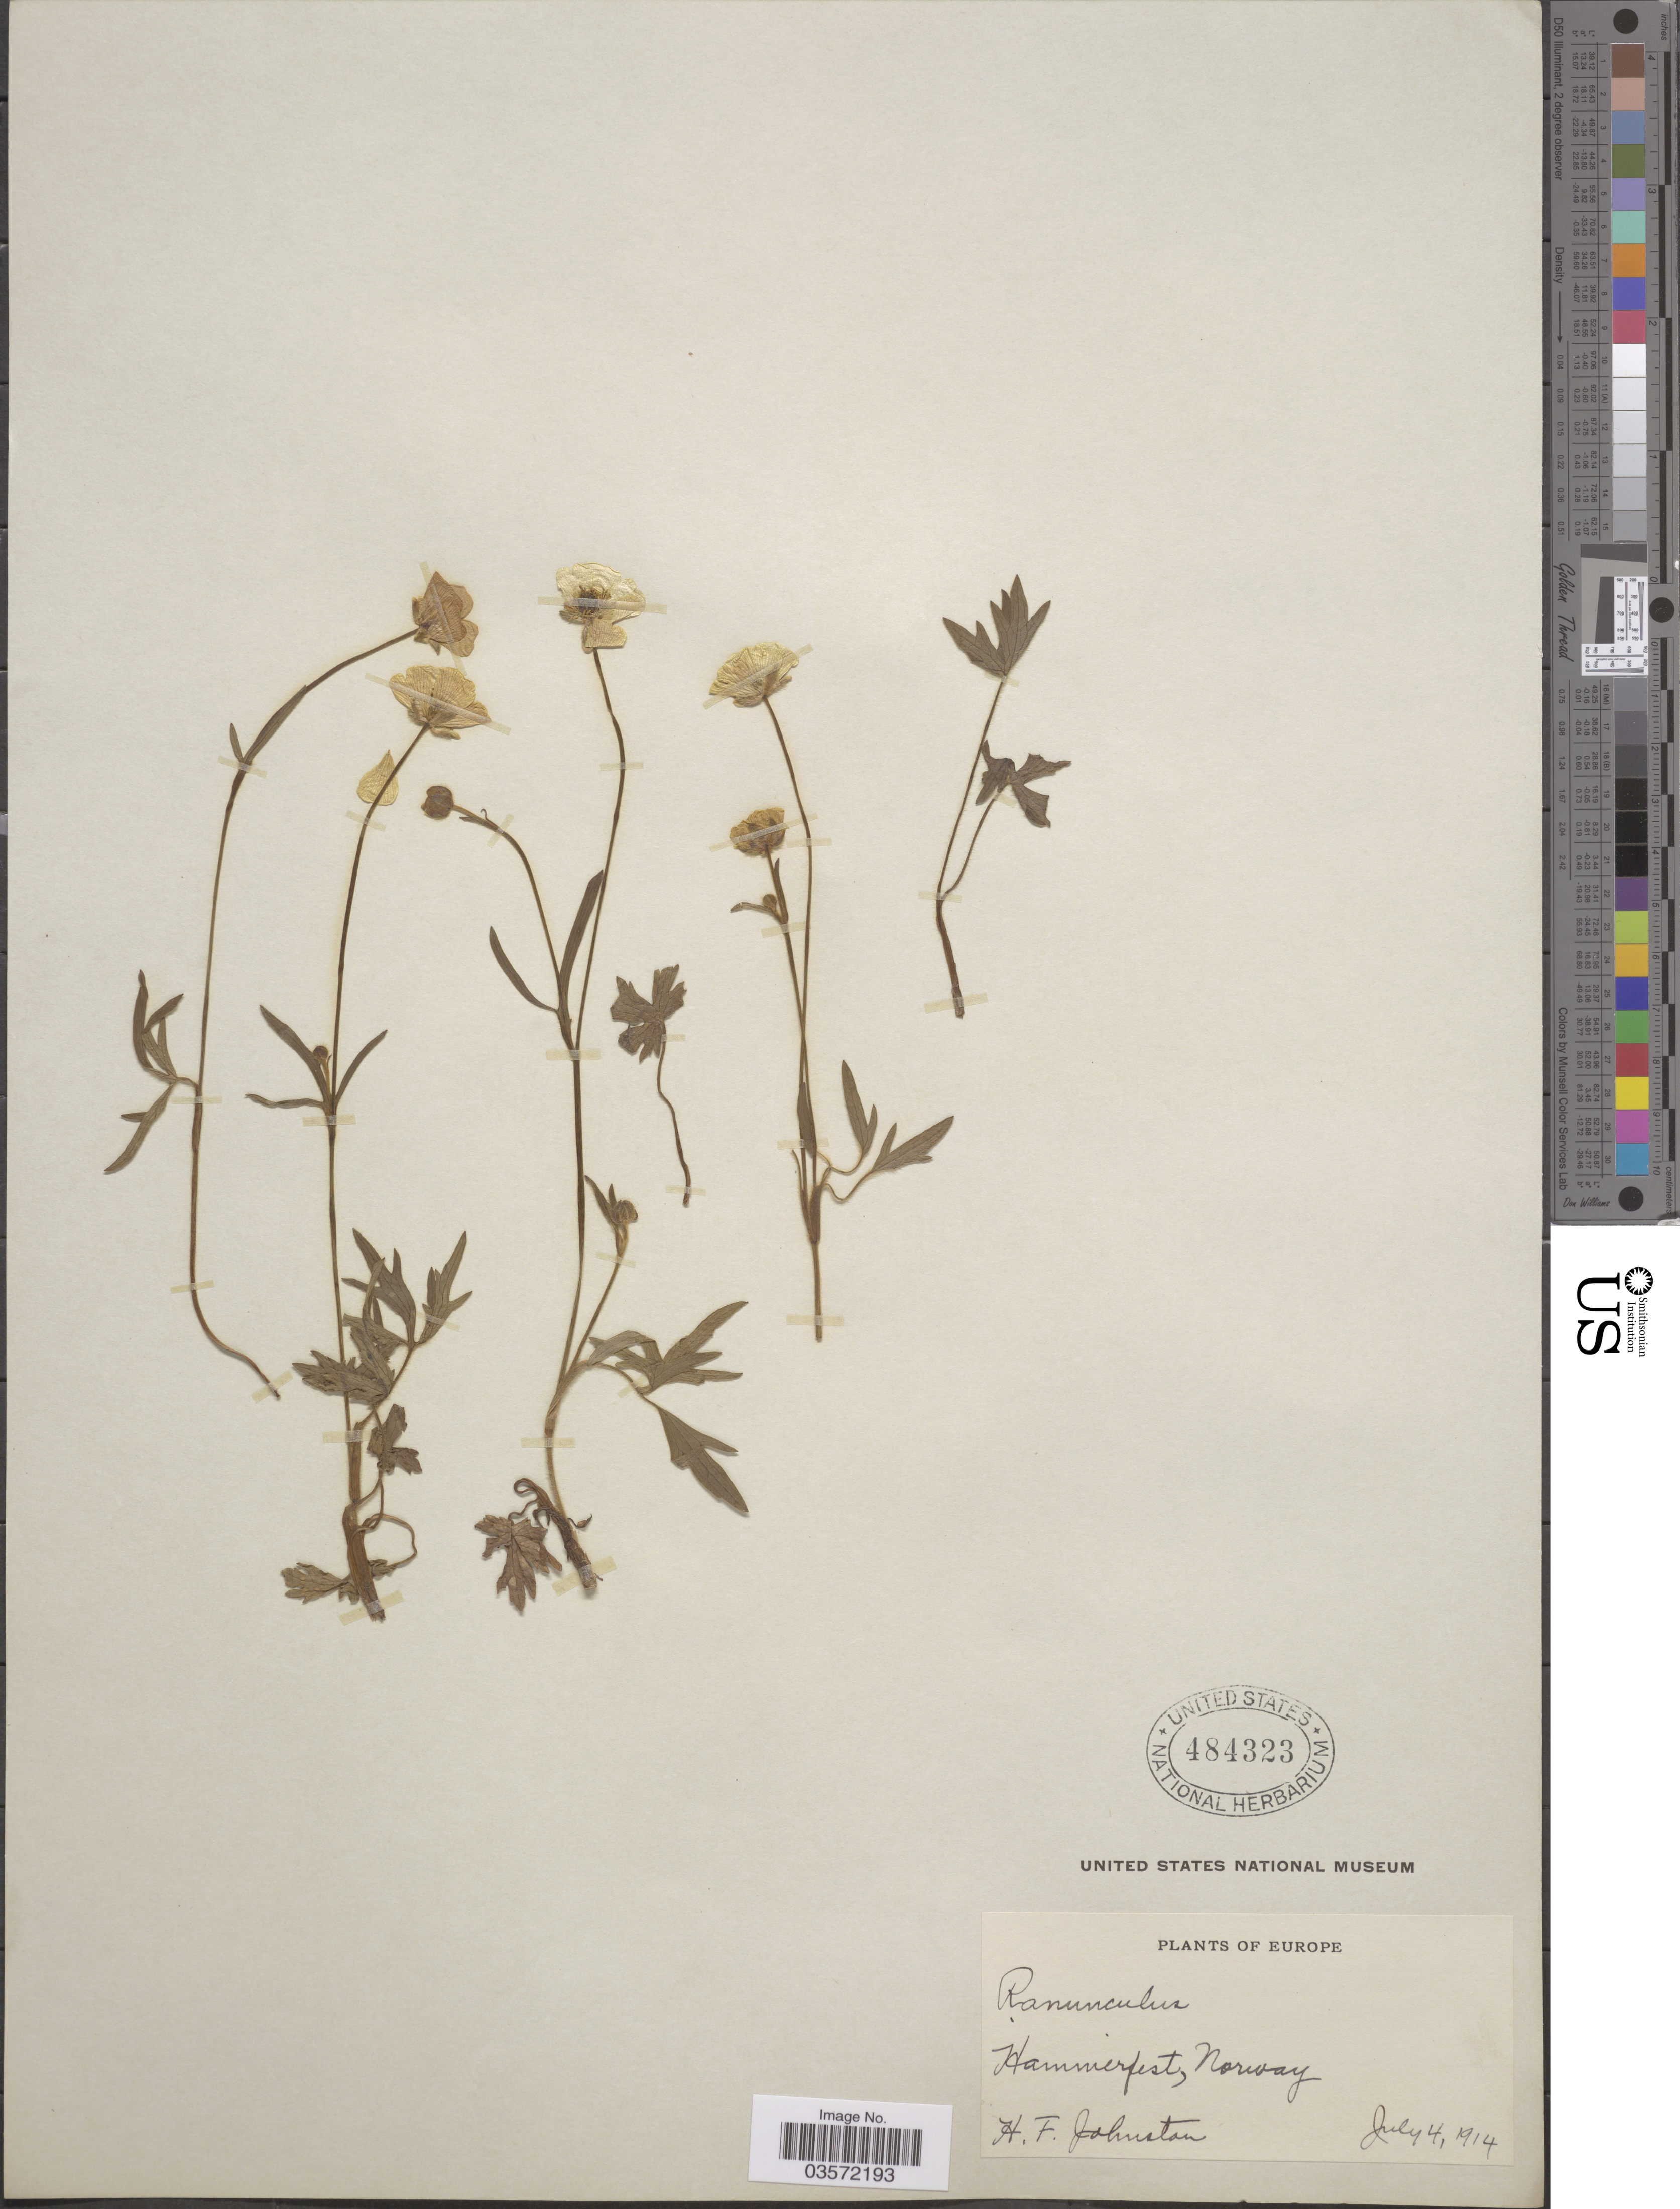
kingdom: Plantae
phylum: Tracheophyta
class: Magnoliopsida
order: Ranunculales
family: Ranunculaceae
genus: Ranunculus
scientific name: Ranunculus sp.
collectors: H. Johnston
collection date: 1914-07-04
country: Norway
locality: Hammerfest.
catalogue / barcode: US 484323